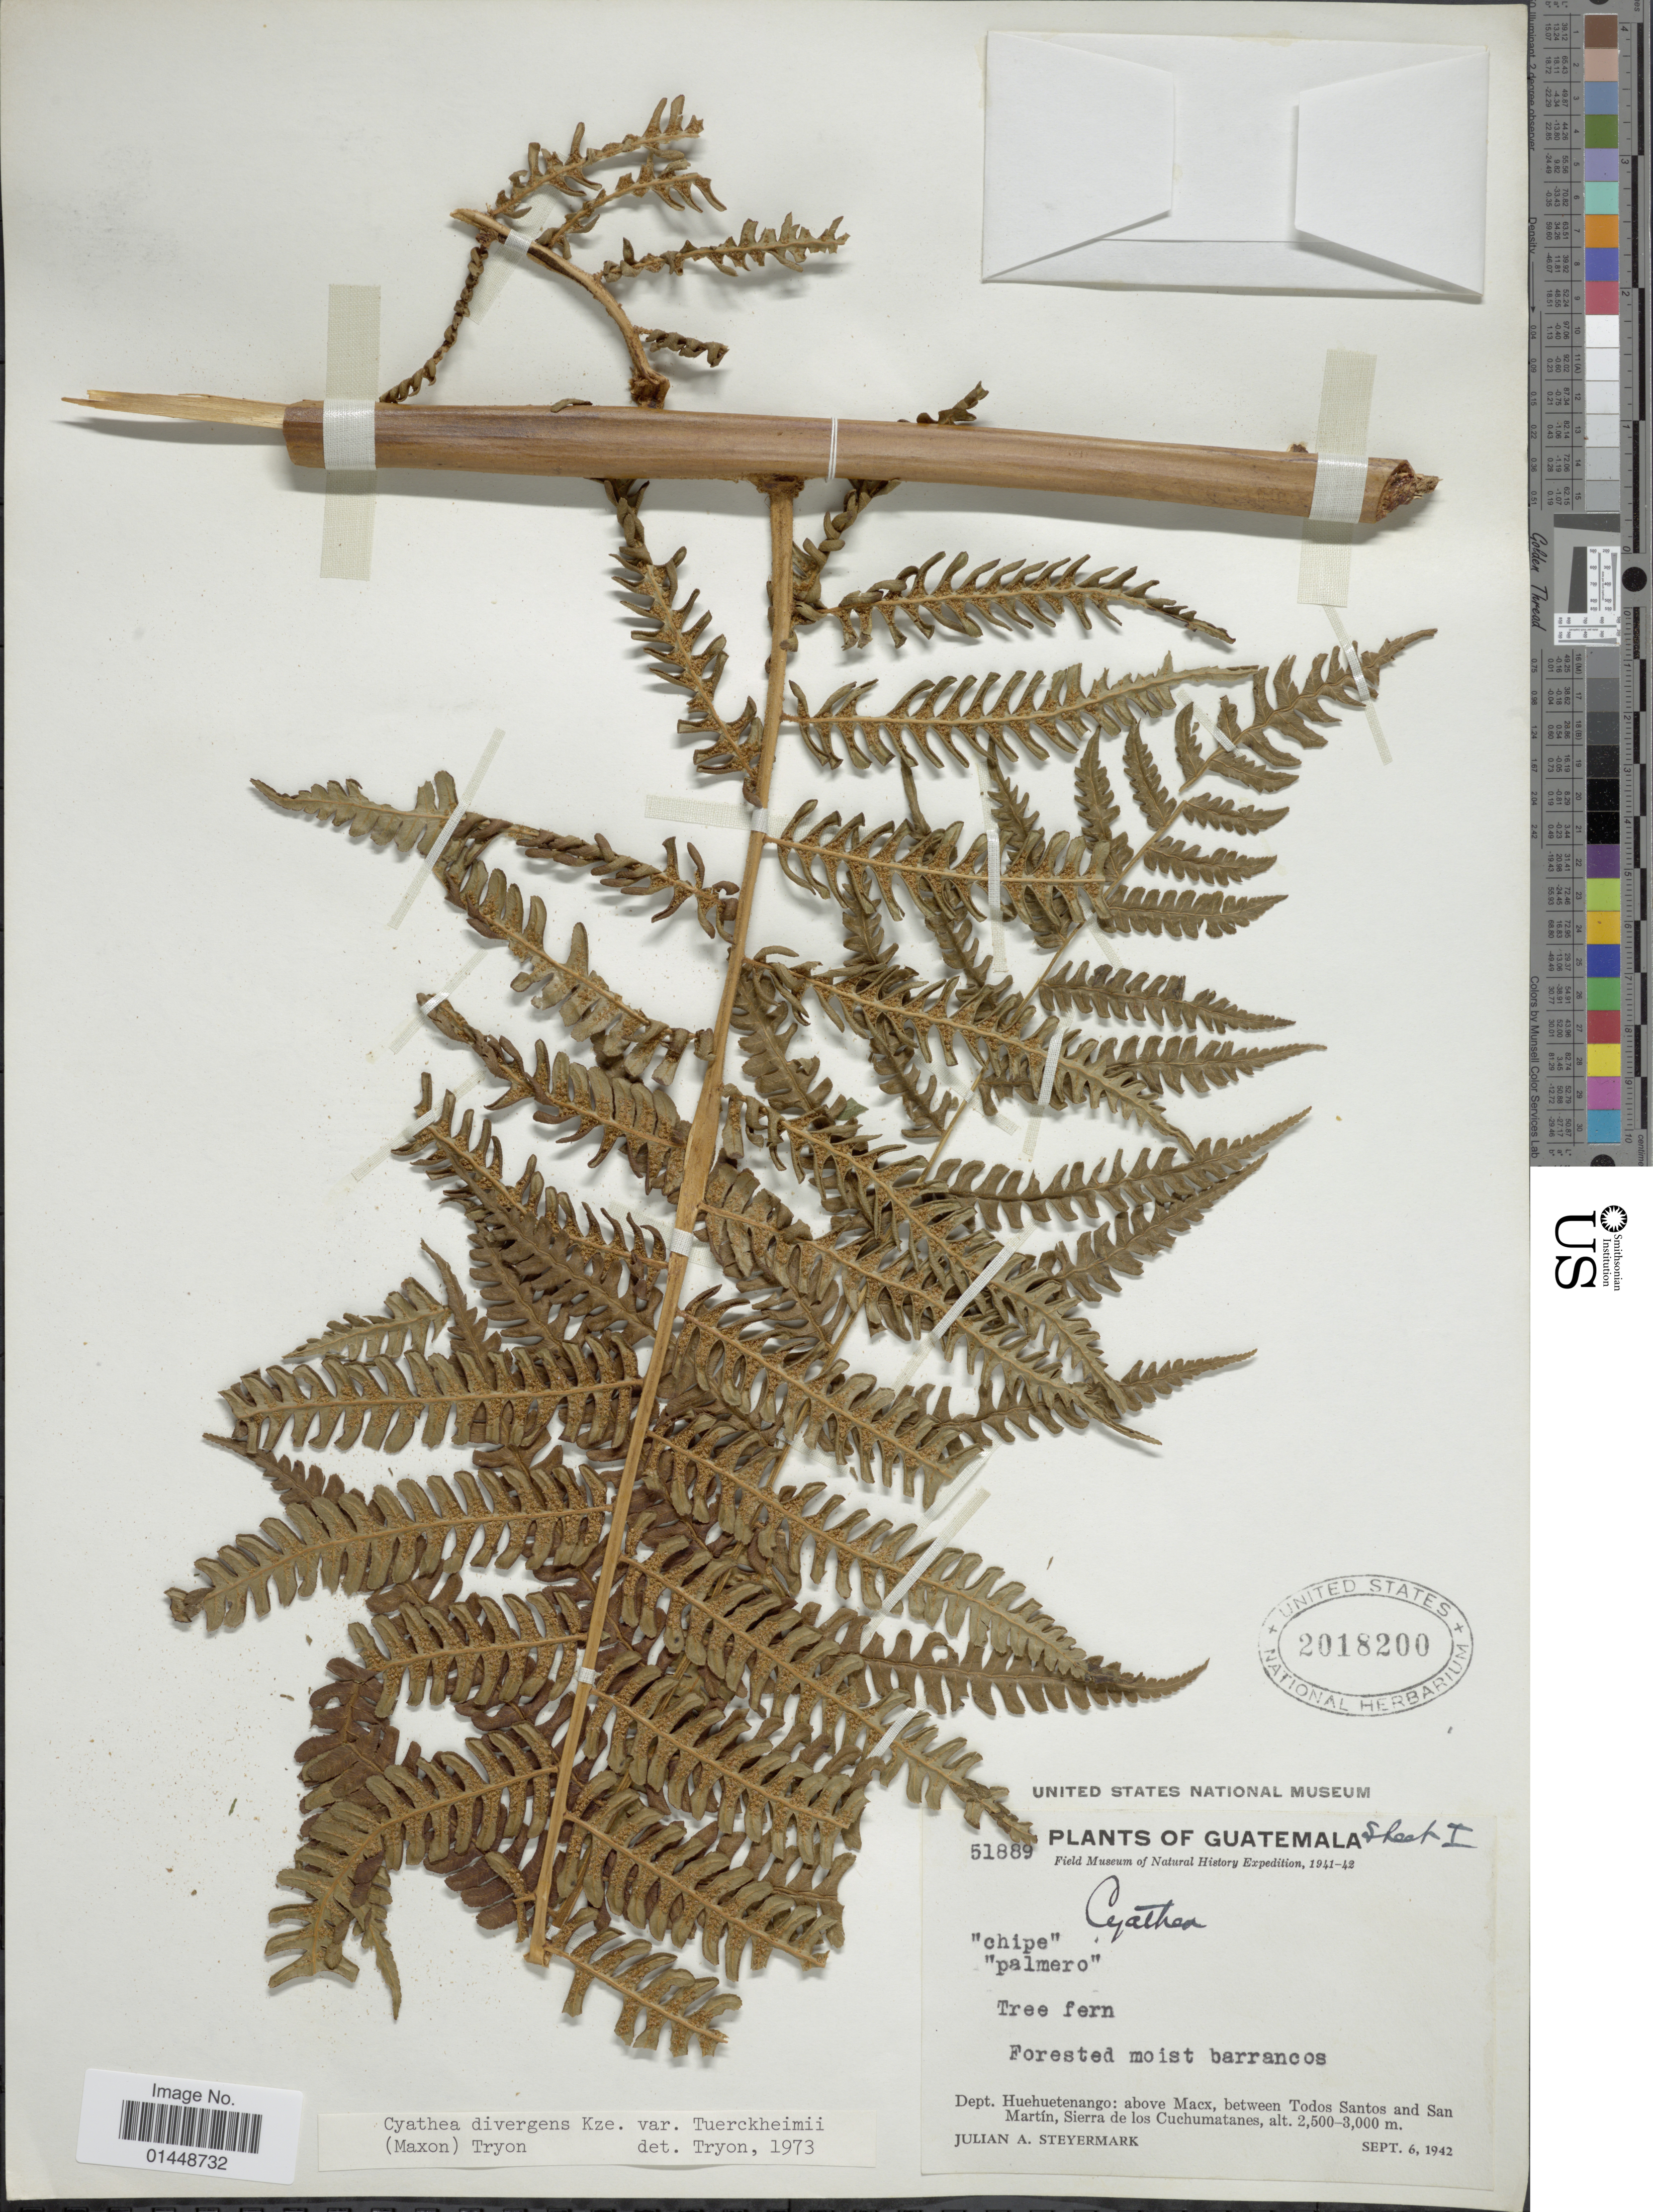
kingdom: Plantae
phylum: Tracheophyta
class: Polypodiopsida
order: Cyatheales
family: Cyatheaceae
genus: Cyathea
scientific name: Cyathea divergens var. tuerckheimii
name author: (Maxon) R.M. Tryon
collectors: J. Steyermark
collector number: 51889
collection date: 1942-09-06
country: Guatemala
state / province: Huehuetenango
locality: Dept. Huehuetenango: above Macx, between Todos Santos and San Martín, Sierra de los Cochumatanes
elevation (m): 2500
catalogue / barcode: US 2018200